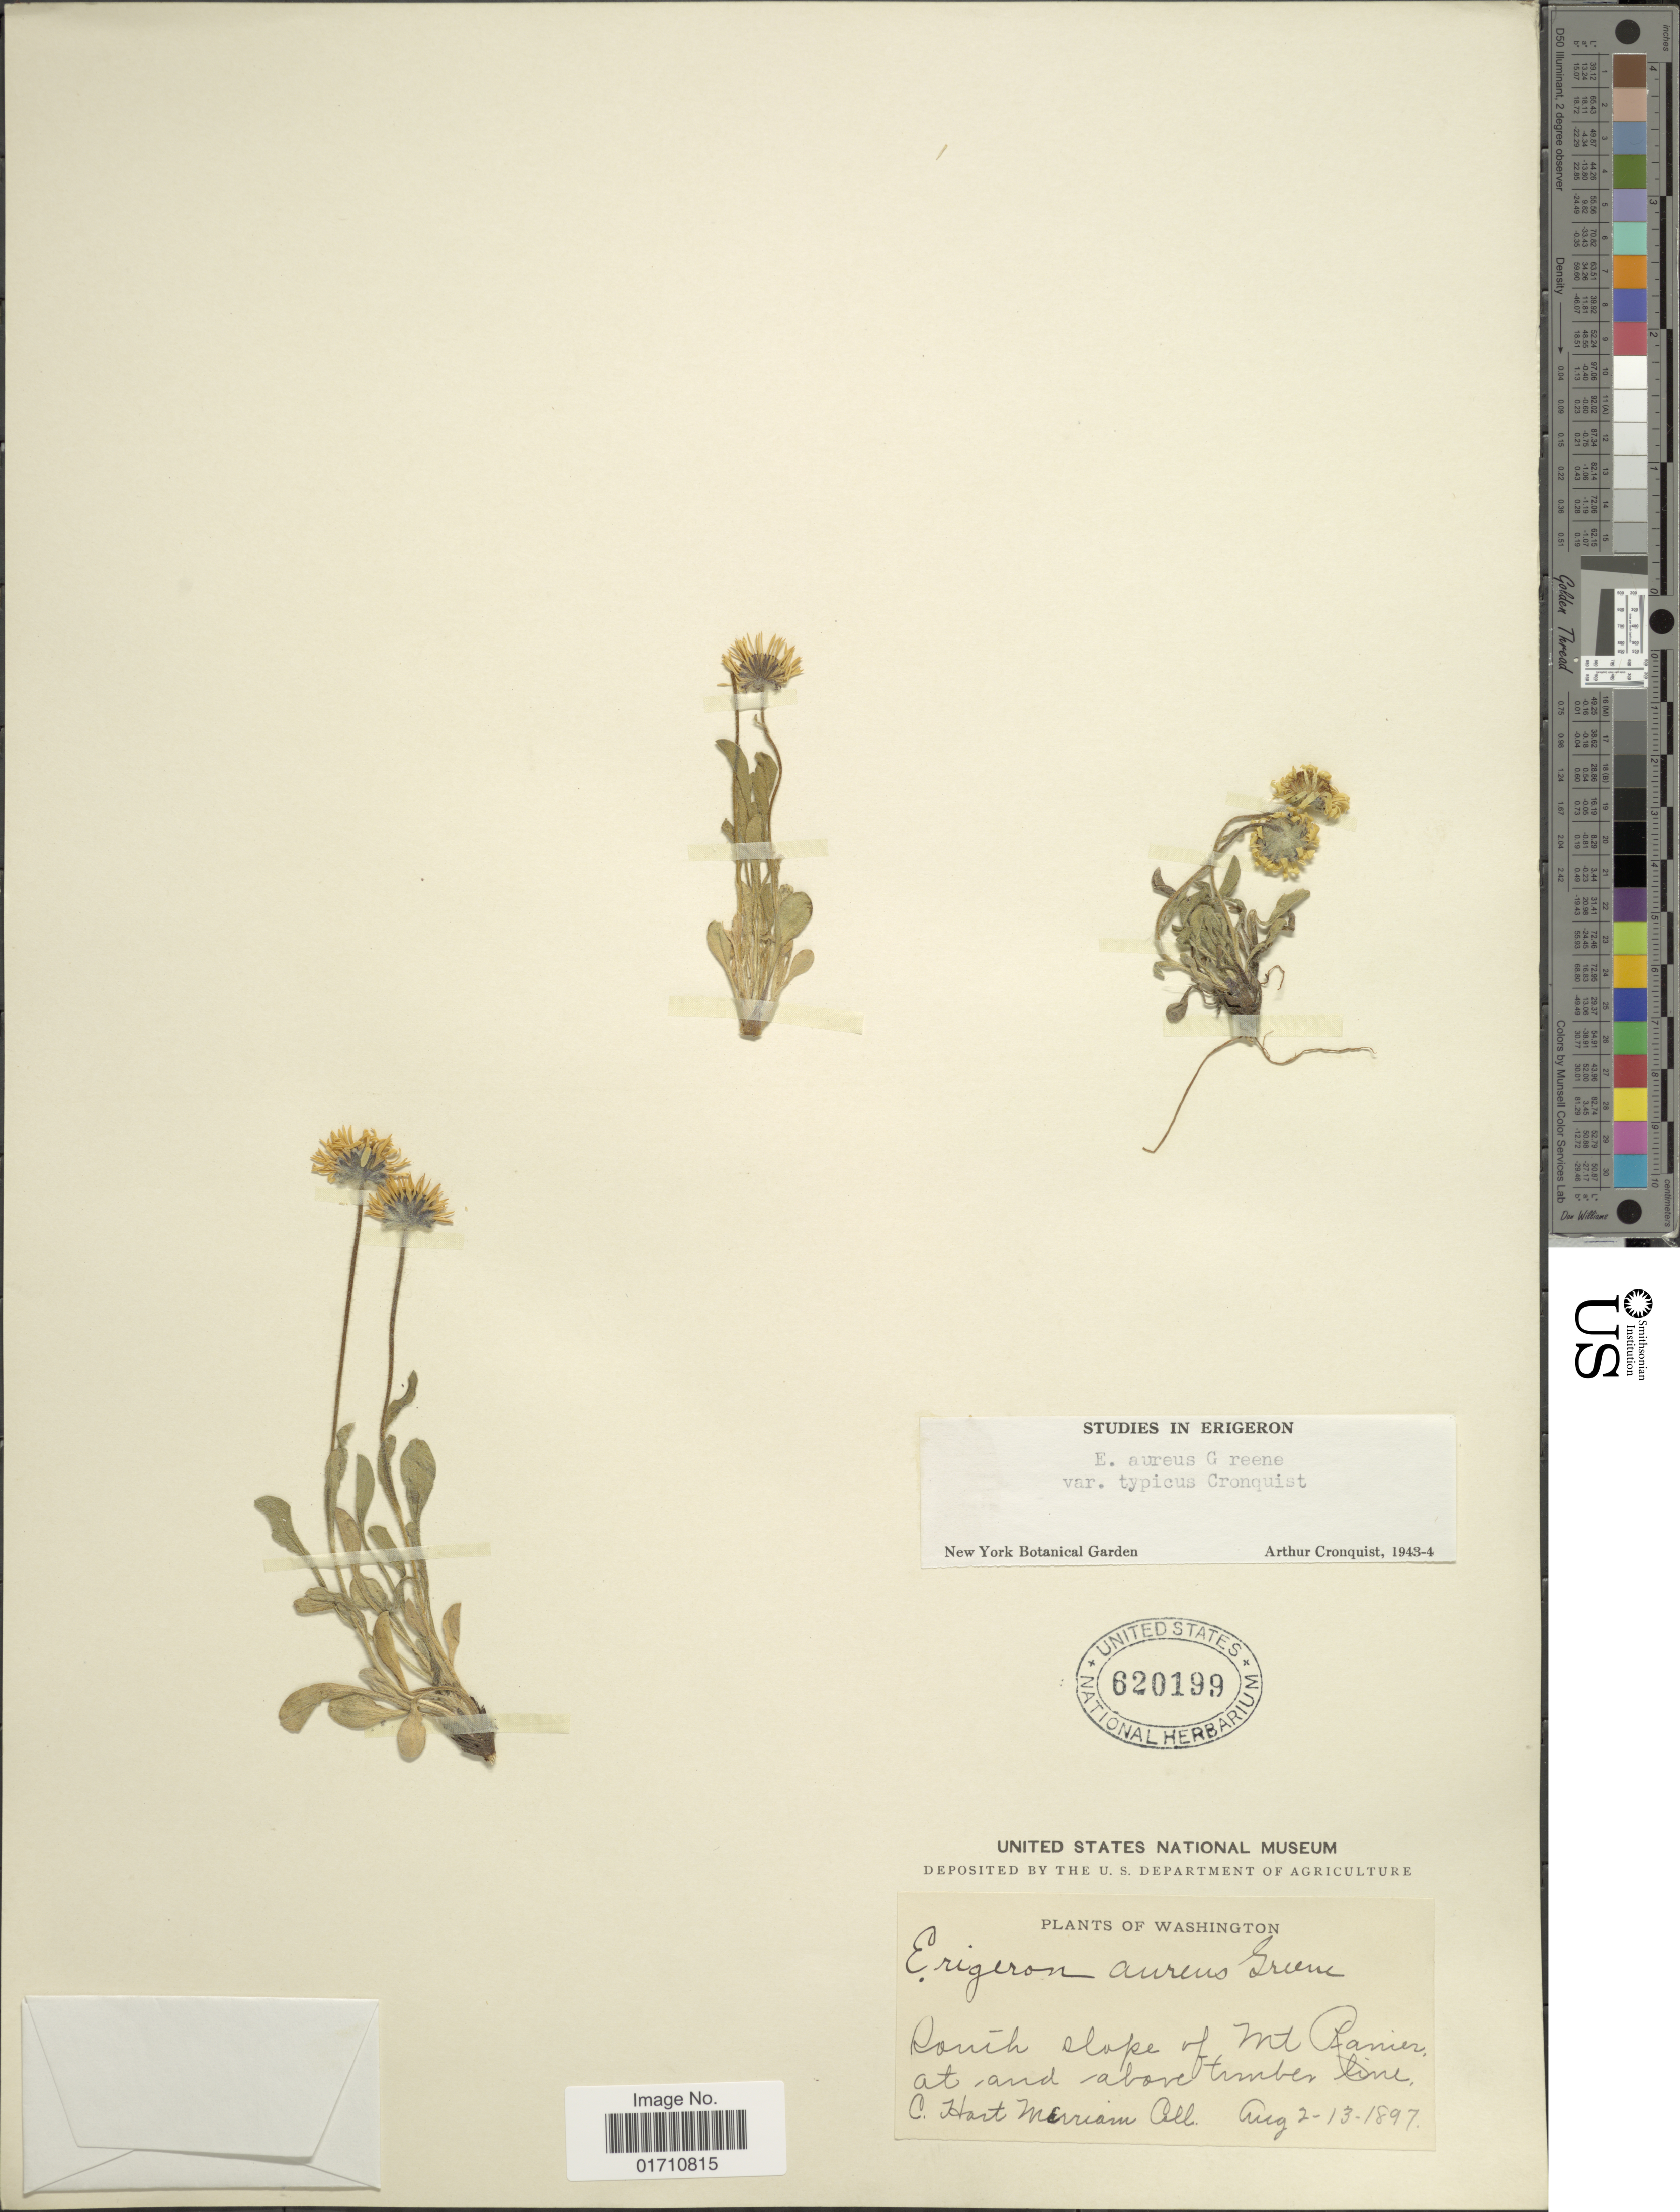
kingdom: Plantae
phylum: Tracheophyta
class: Magnoliopsida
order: Asterales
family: Asteraceae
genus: Erigeron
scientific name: Erigeron aureus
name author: Greene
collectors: C. Merriam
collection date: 1897-08-02/1897-08-13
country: United States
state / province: Washington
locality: Ranch slope of Mt Ranier, at and above timber line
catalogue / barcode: US 620199